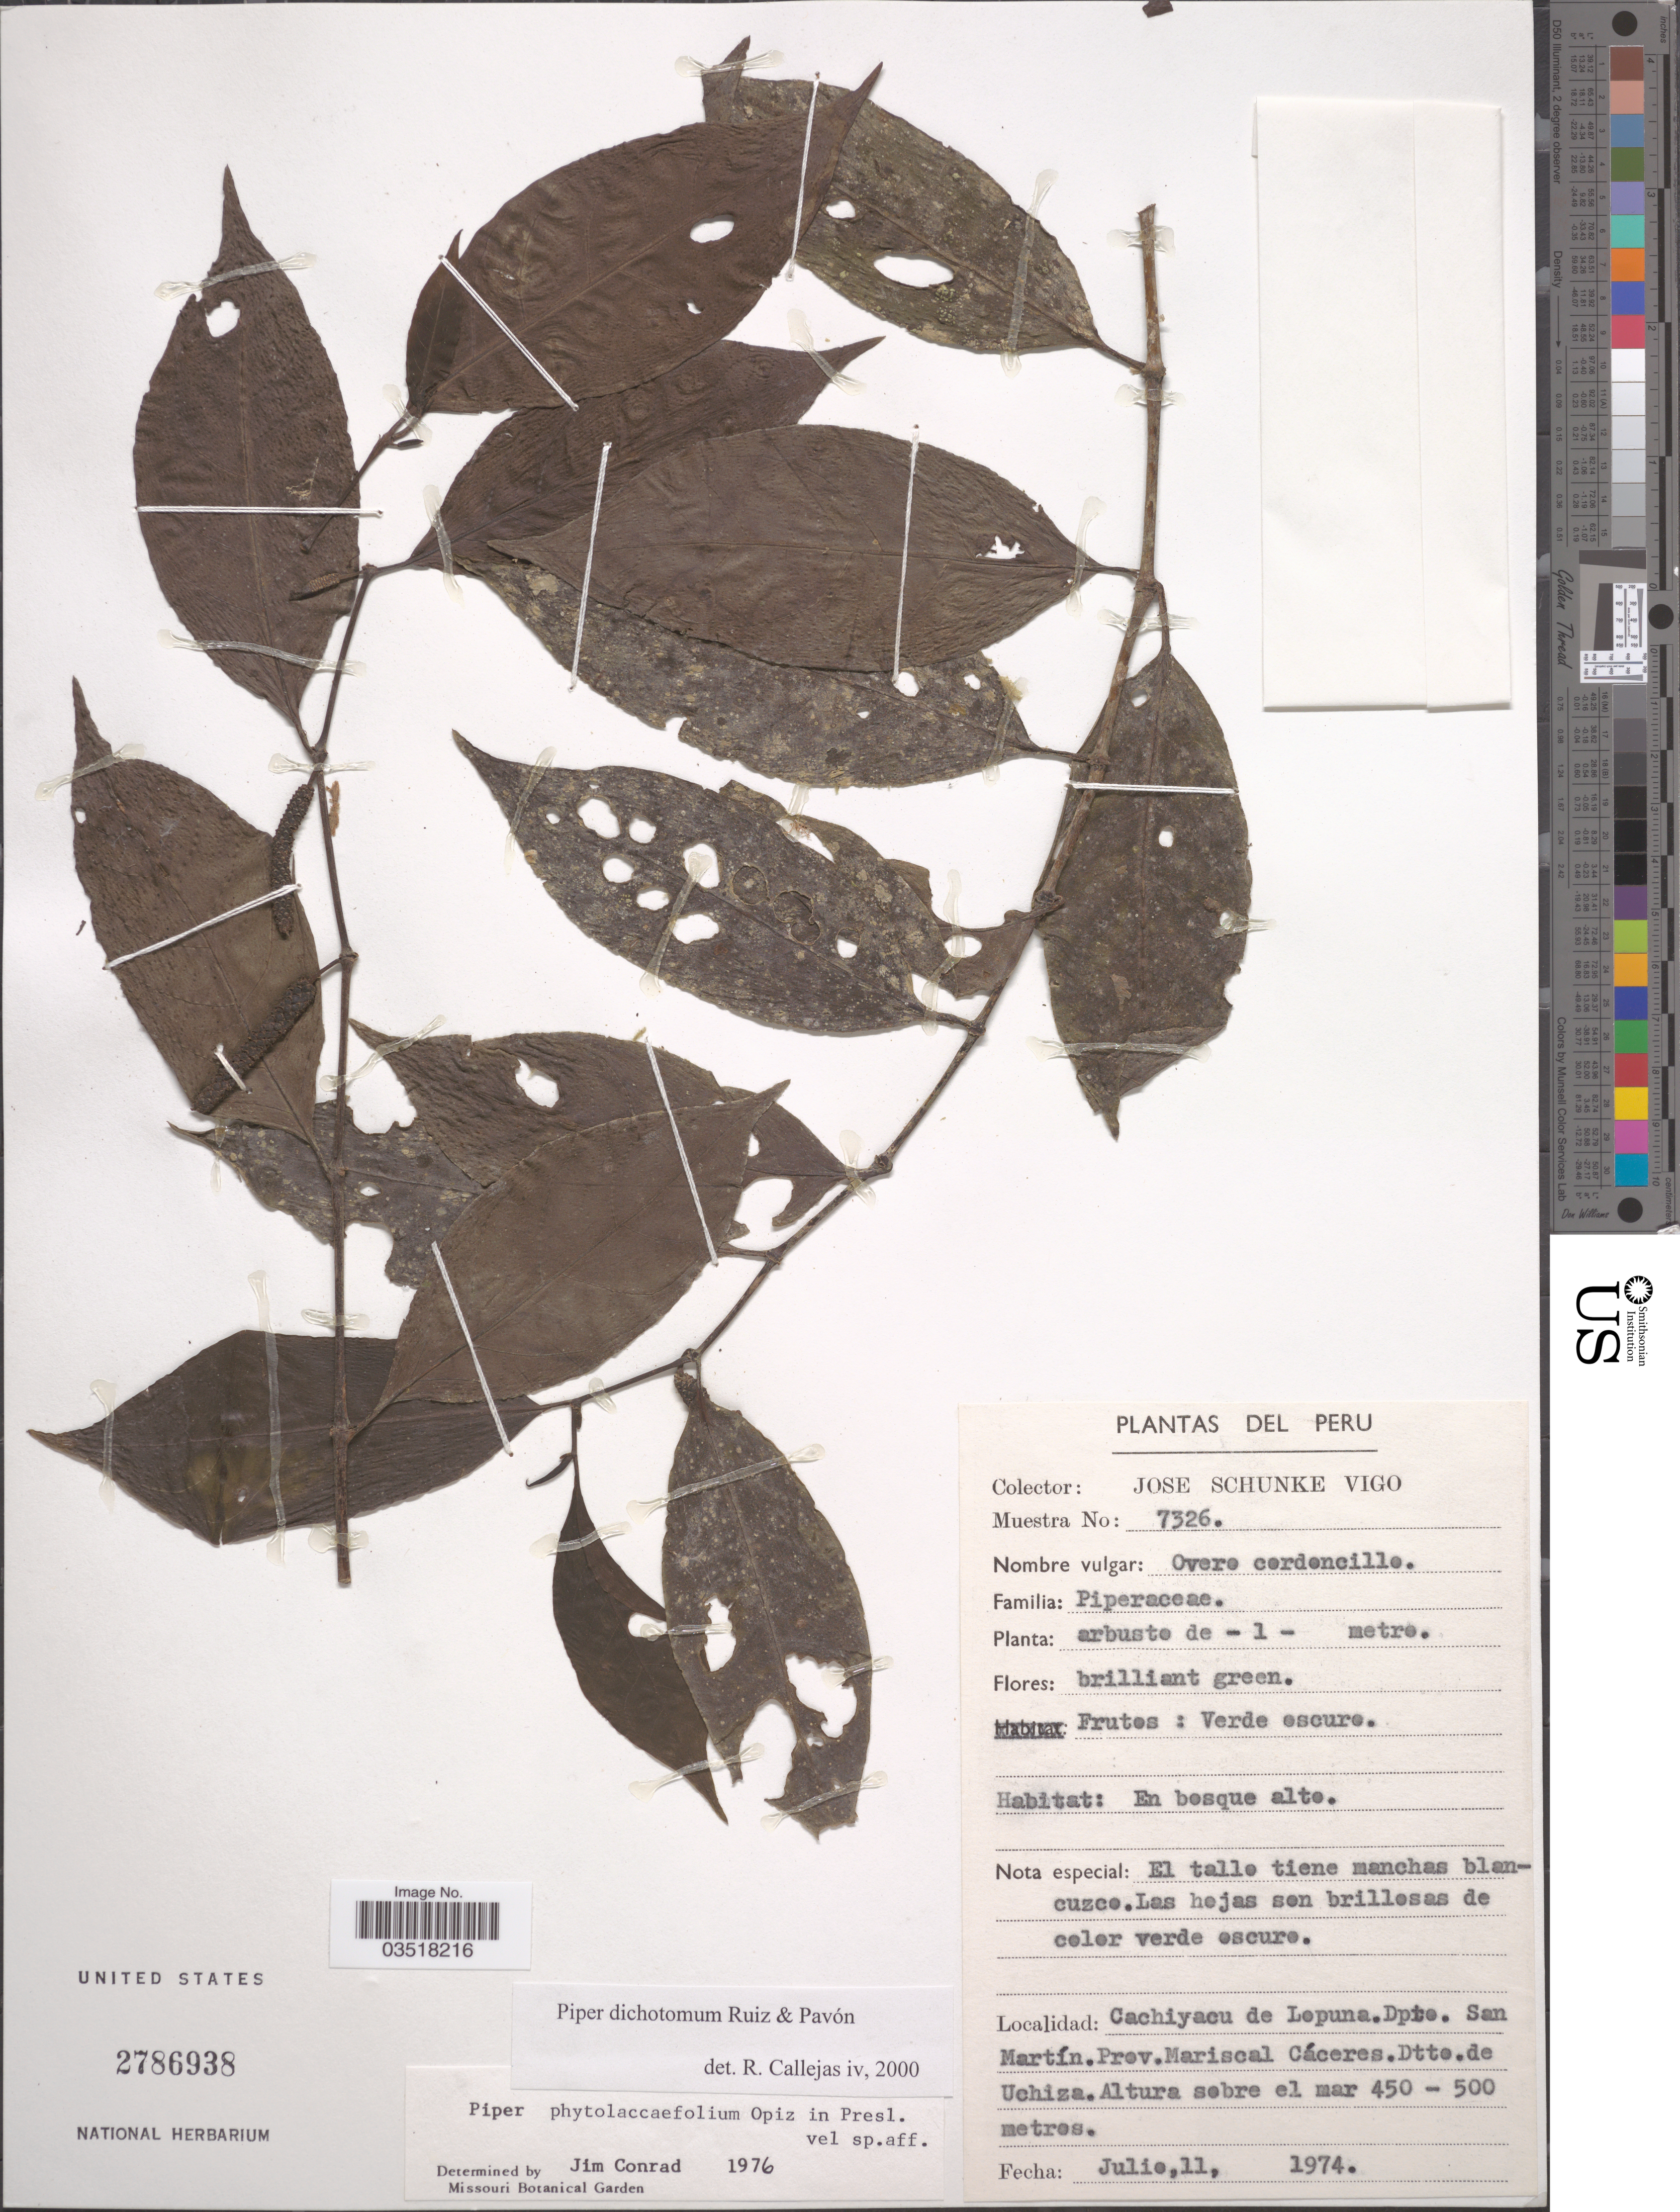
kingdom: Plantae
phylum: Tracheophyta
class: Magnoliopsida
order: Piperales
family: Piperaceae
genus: Piper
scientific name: Piper dichotomum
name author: Ruiz & Pav.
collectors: J. Schunke Vigo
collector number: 7326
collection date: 1974-07-11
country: Peru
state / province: San Martín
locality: Cachiyacu de Lepuna. Dpto. San Martín. Prov. Mariscal Cáceres. Dtto. de Uchiza.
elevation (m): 450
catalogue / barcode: US 2786938